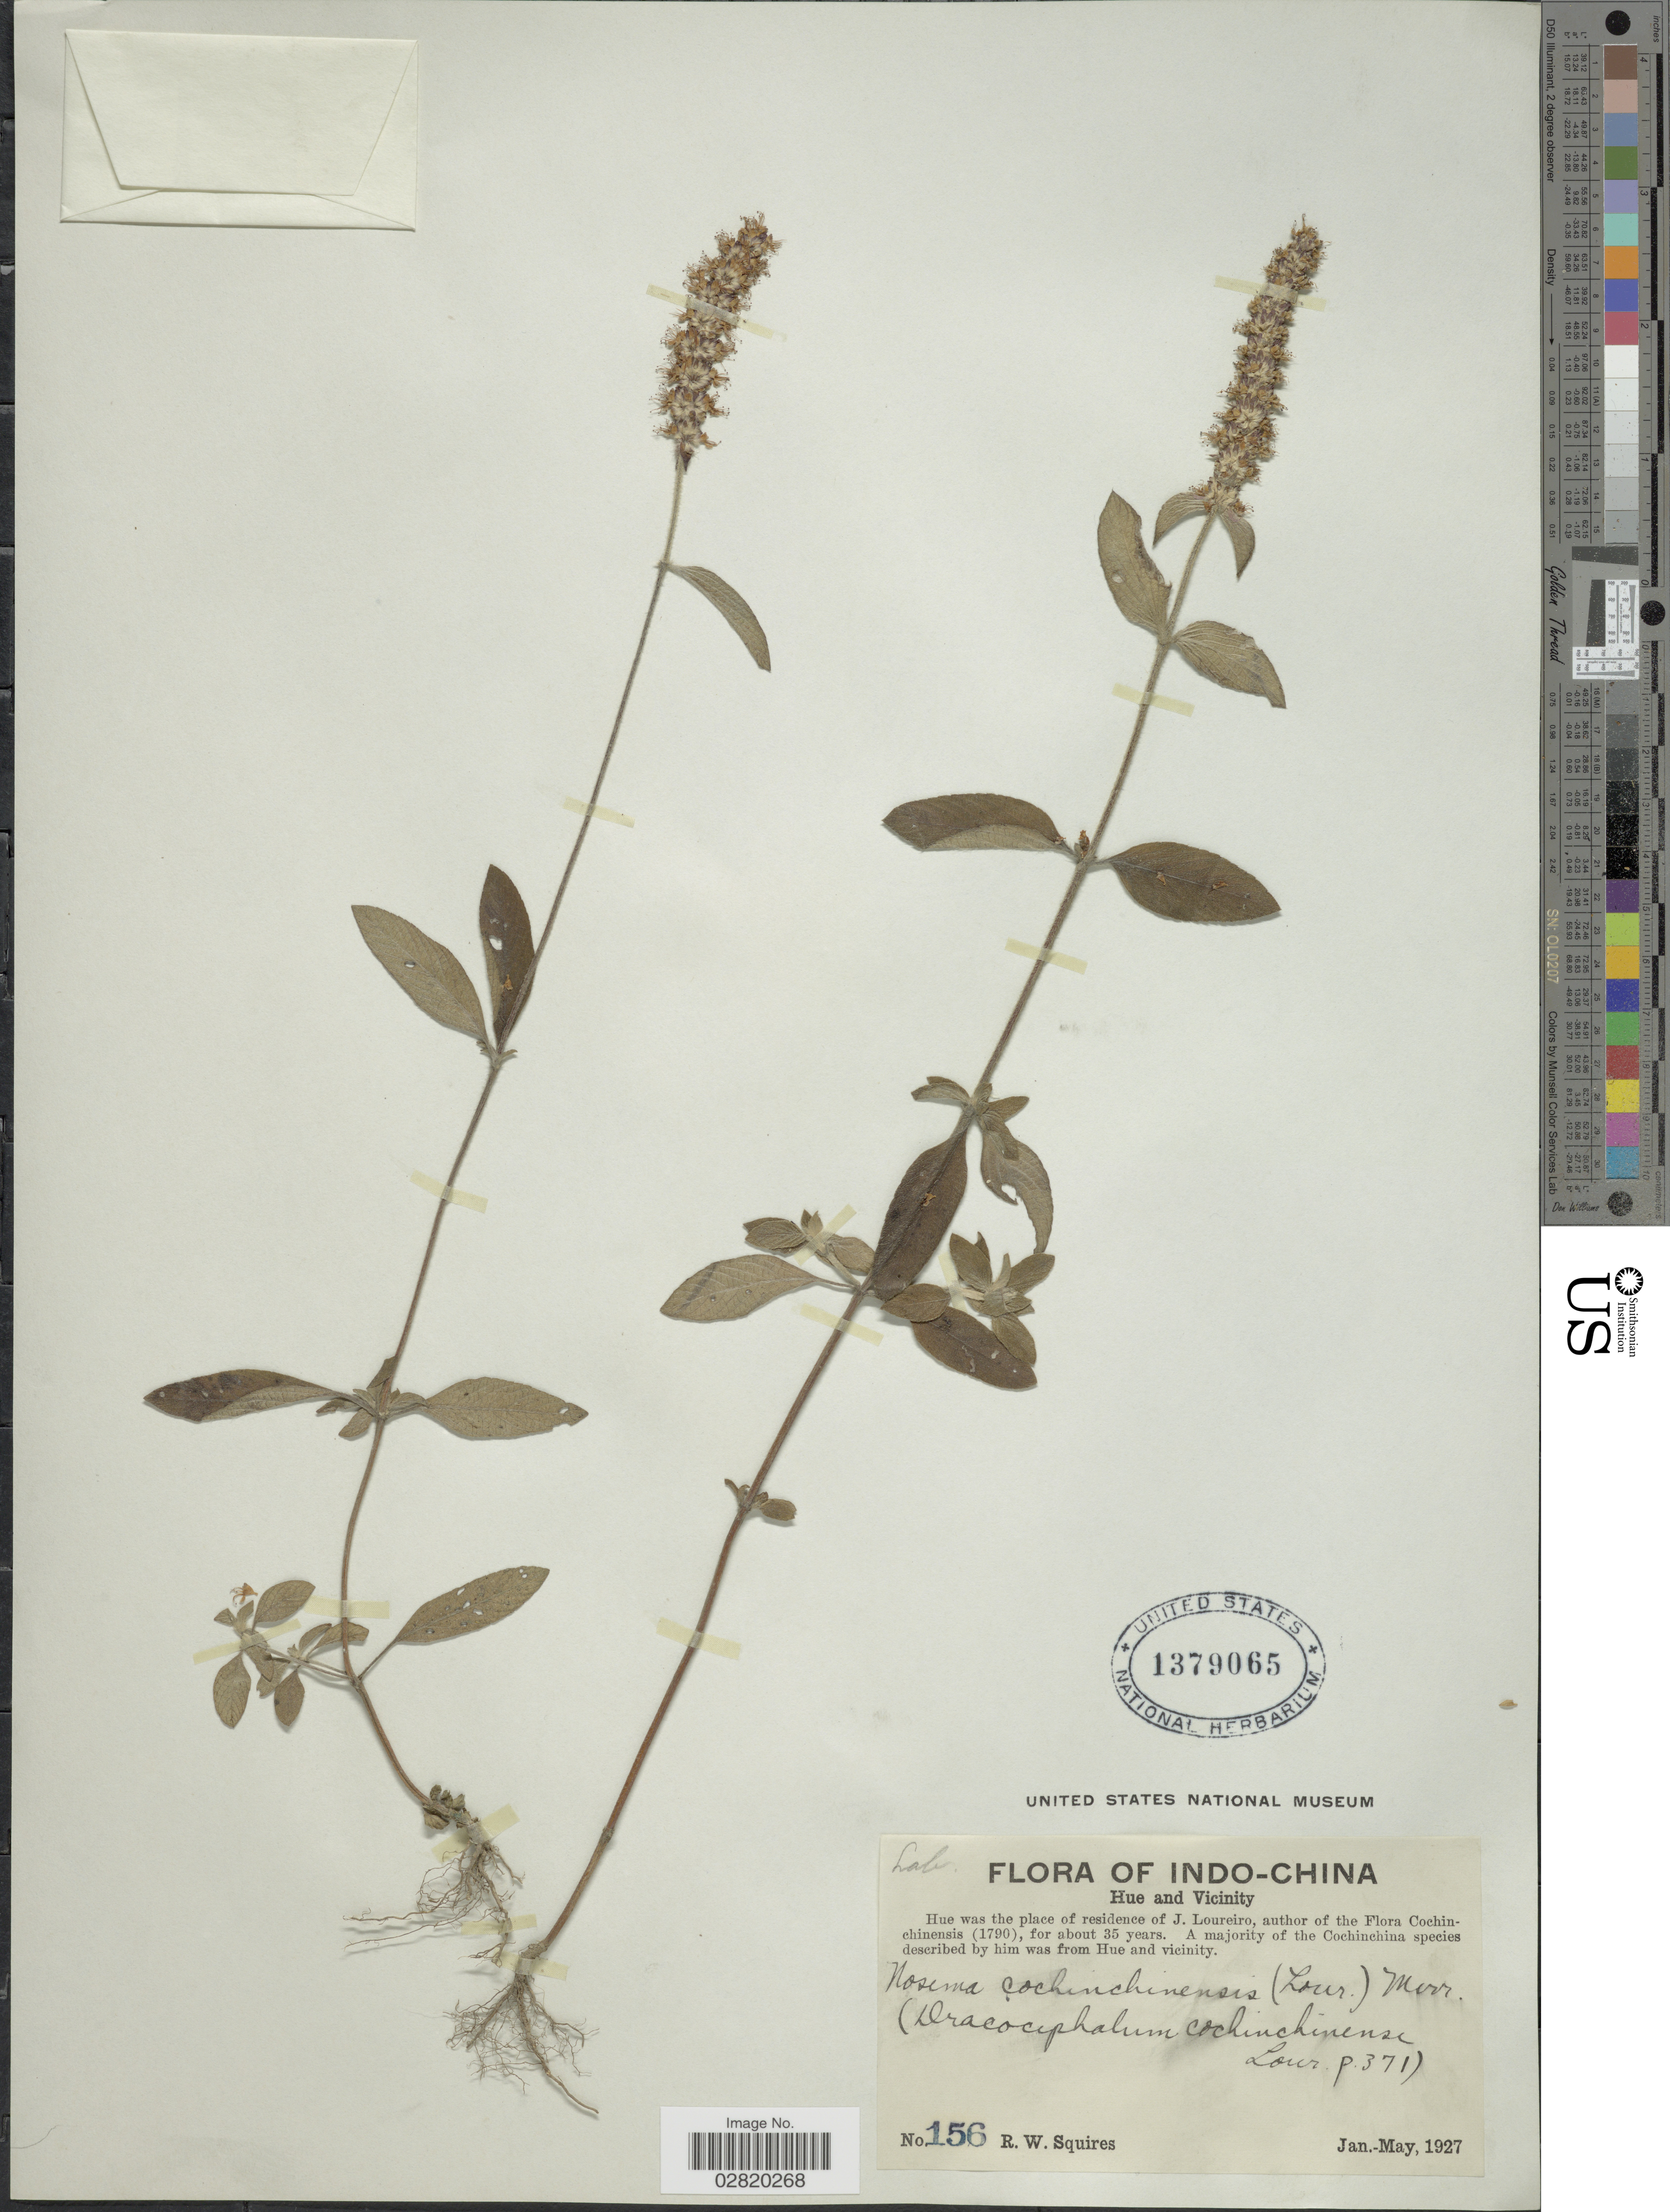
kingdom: Plantae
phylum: Tracheophyta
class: Magnoliopsida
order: Lamiales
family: Lamiaceae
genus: Nosema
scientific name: Nosema cochinchinensis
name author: (Lour.) Merr.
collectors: R. Squires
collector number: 156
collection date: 1927-01/1927-05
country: Vietnam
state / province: Thua Thien-Hue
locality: Indo-China. Hue and vicinity.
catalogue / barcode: US 1379065